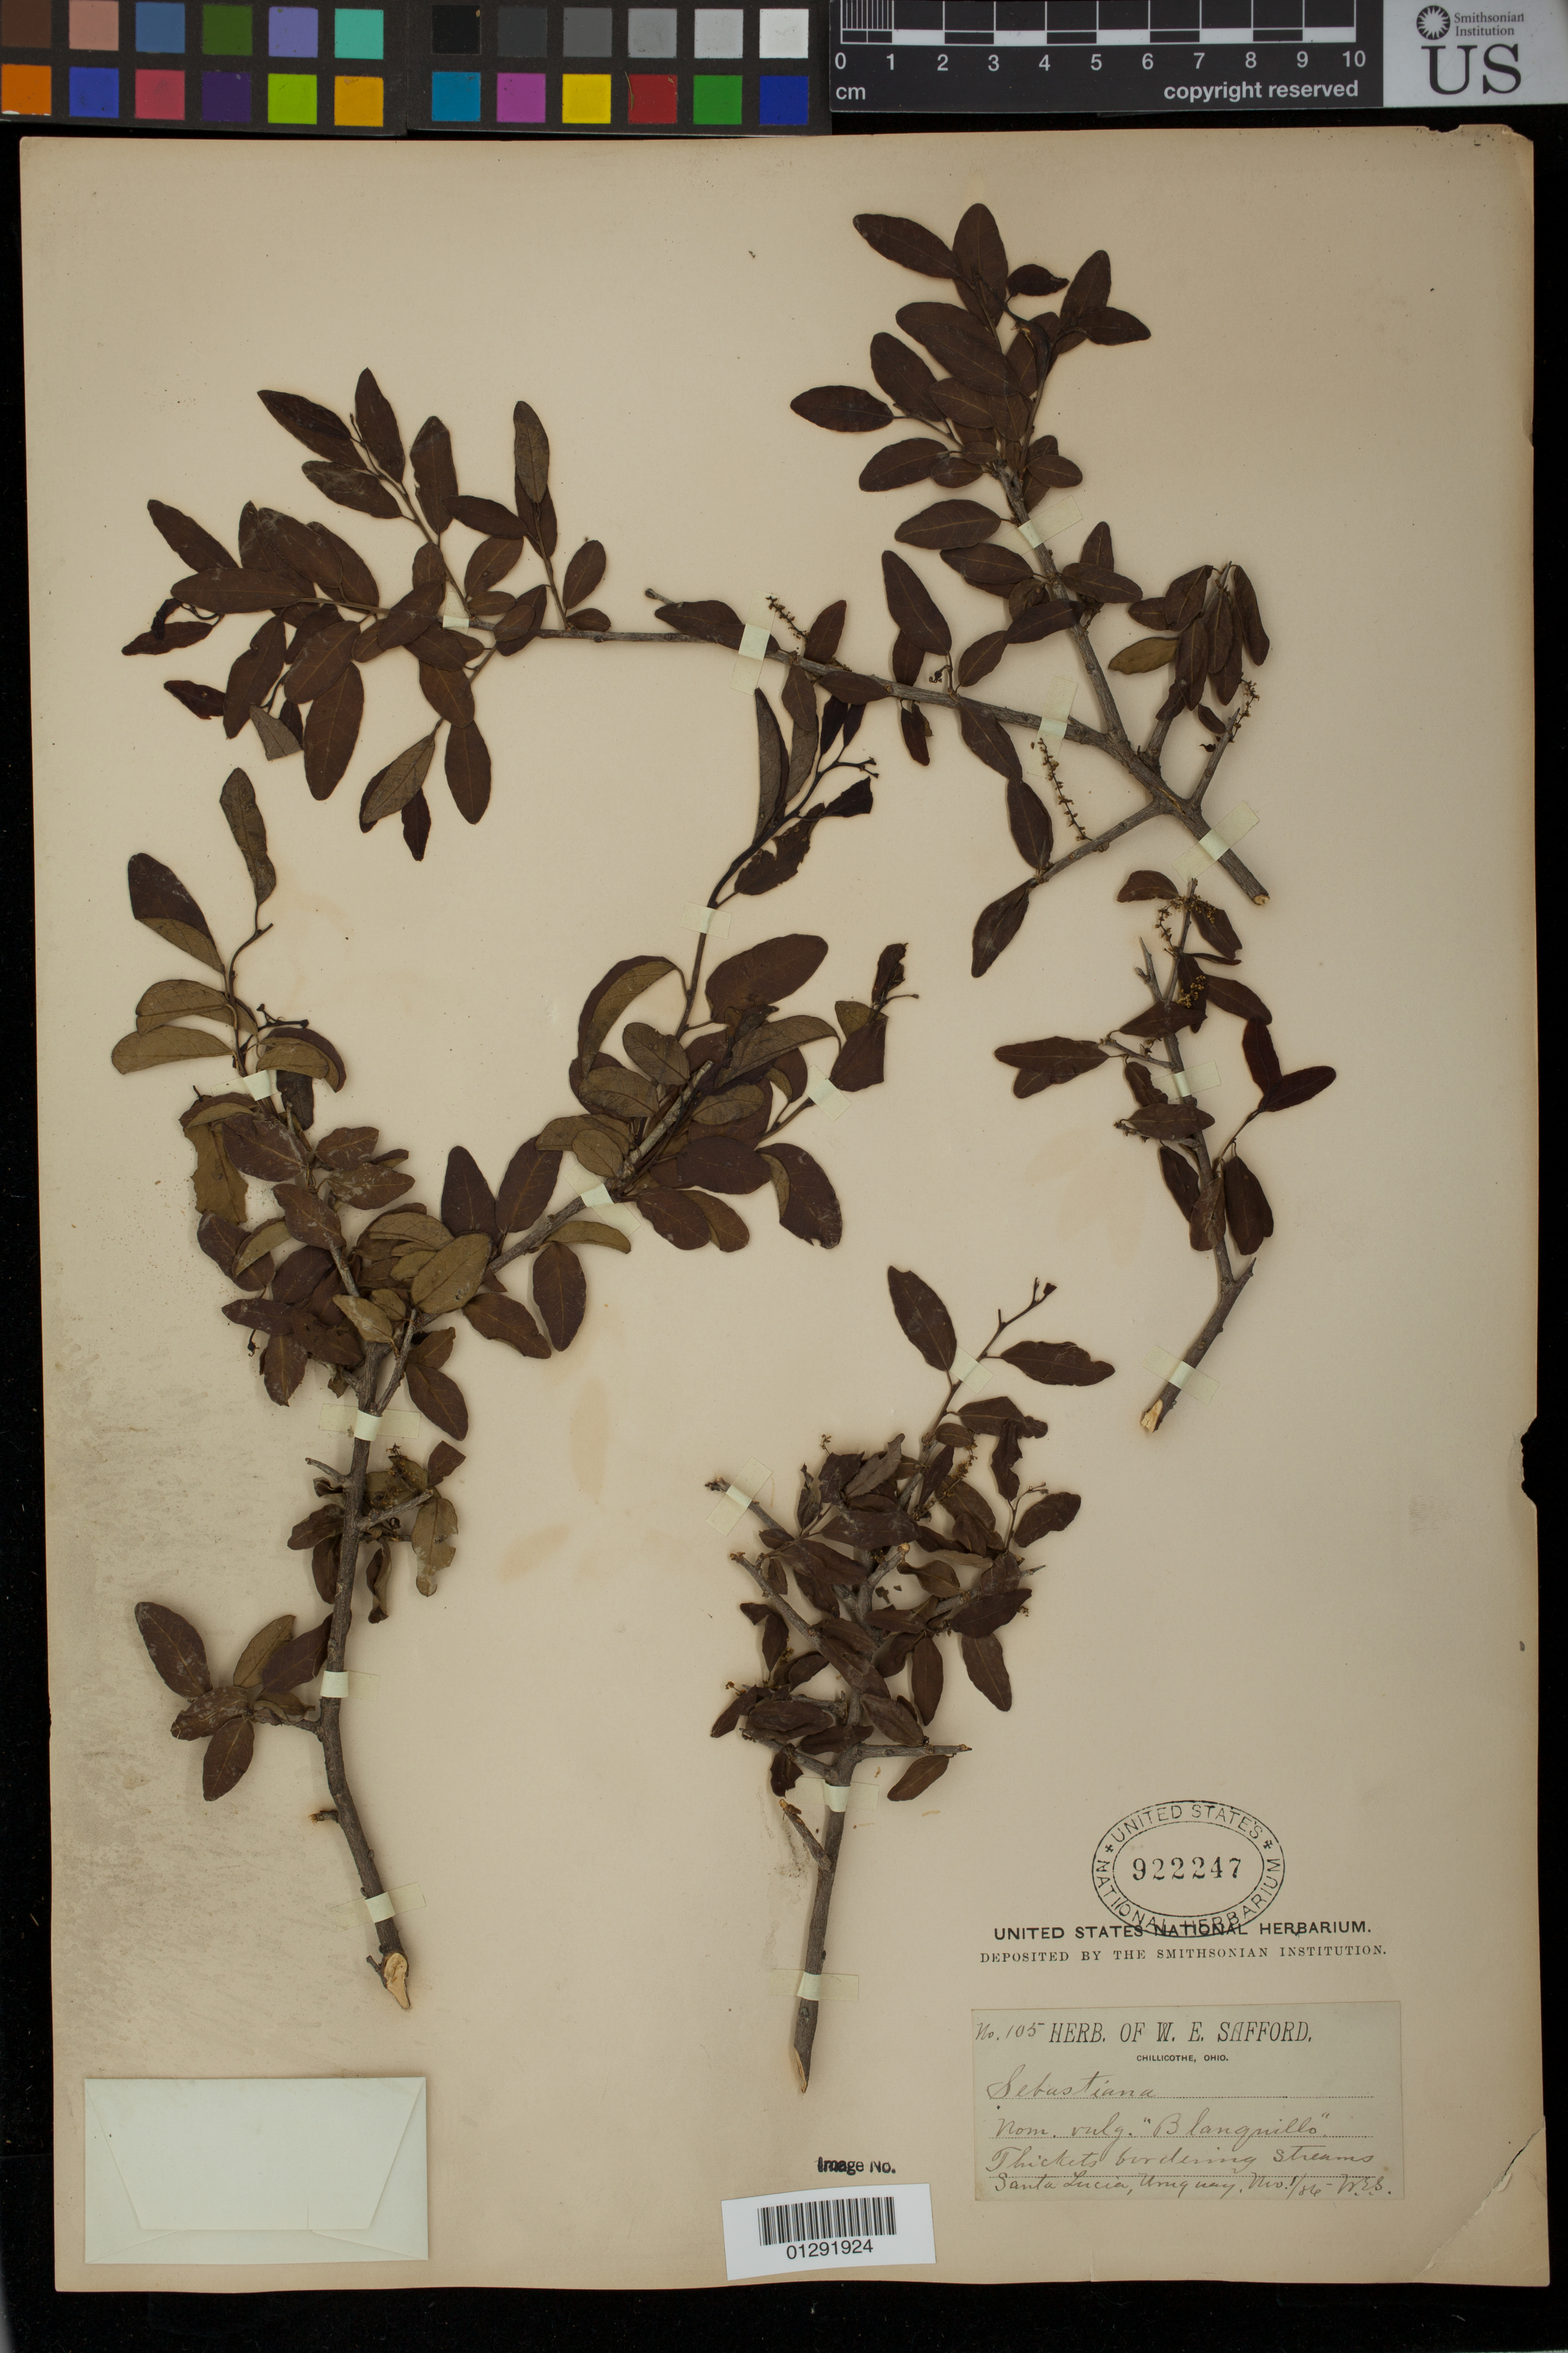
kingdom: Plantae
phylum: Tracheophyta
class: Magnoliopsida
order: Malpighiales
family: Euphorbiaceae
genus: Sebastiania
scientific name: Sebastiania sp.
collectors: W. E. Safford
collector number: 105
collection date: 1886-11-01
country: Uruguay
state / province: Canelones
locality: Santa Lucia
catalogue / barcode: US 922247